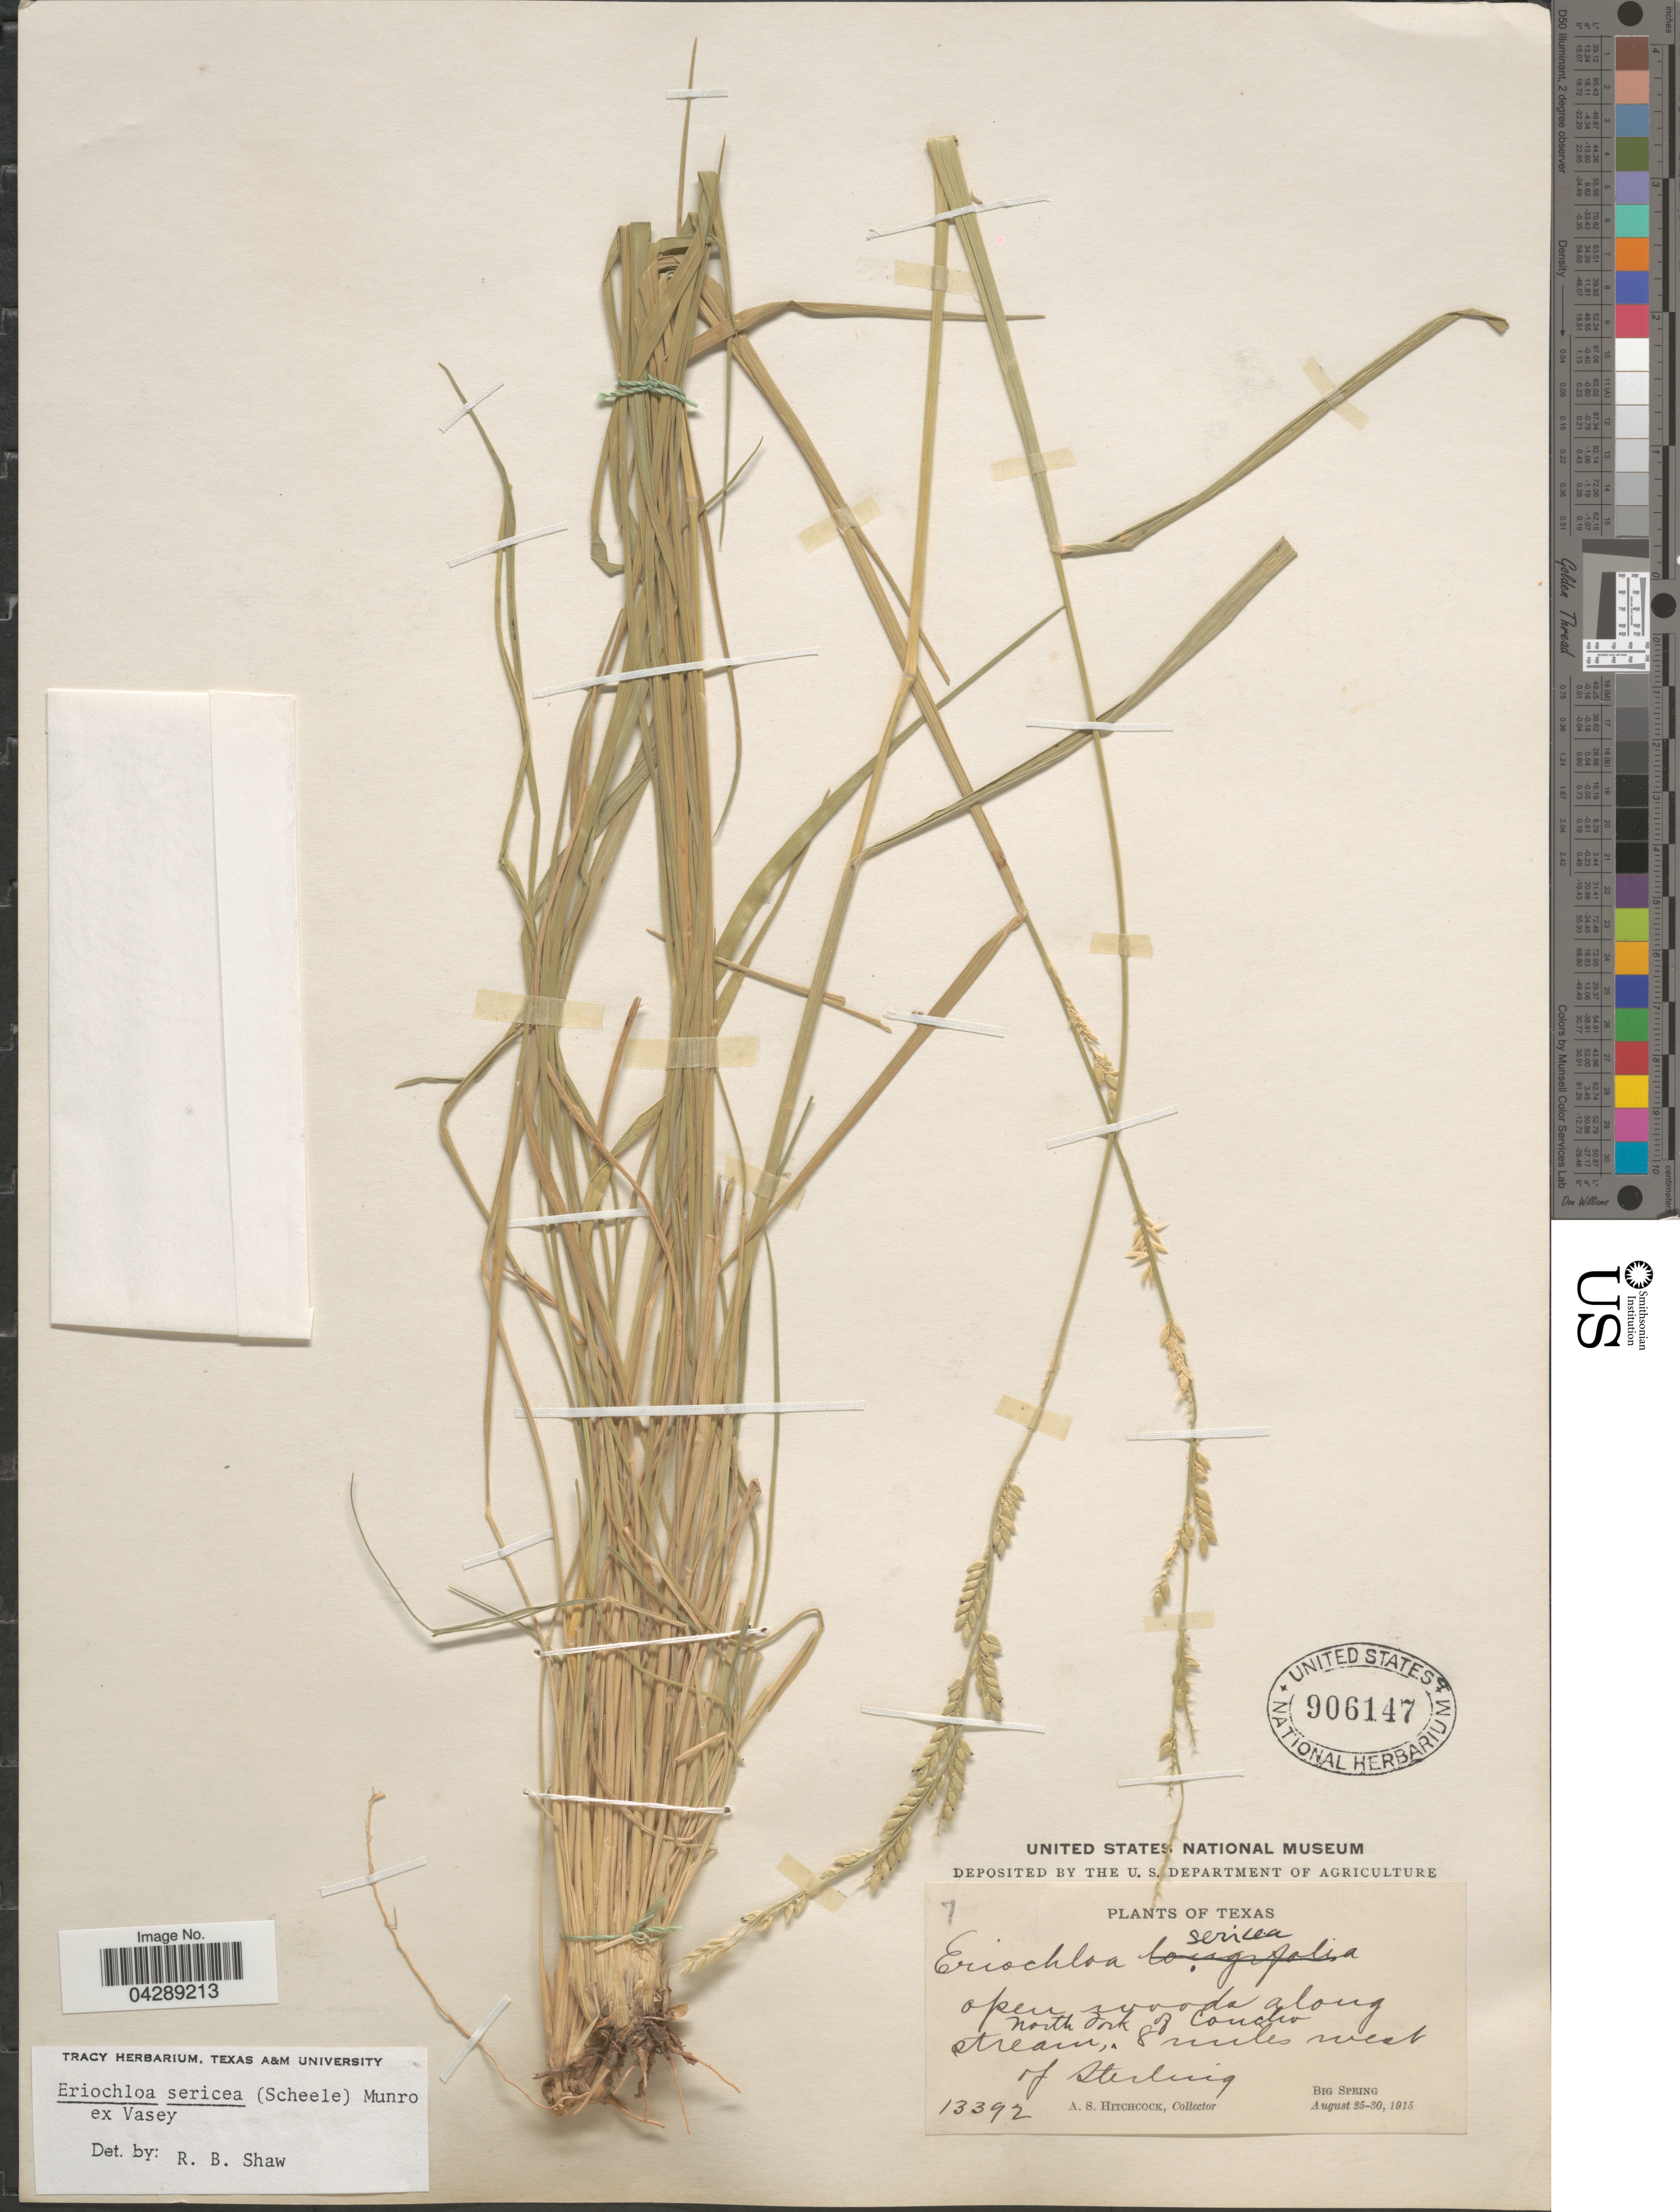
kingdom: Plantae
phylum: Tracheophyta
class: Liliopsida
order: Poales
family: Poaceae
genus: Eriochloa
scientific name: Eriochloa sericea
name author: (Scheele) Munro ex Vasey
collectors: A. S. Hitchcock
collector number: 13392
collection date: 1915-08-25/1915-08-30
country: United States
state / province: Texas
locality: Open woods along North Fork of Concho stream, 8 miles west of Sterling. Big Spring.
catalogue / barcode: US 906147